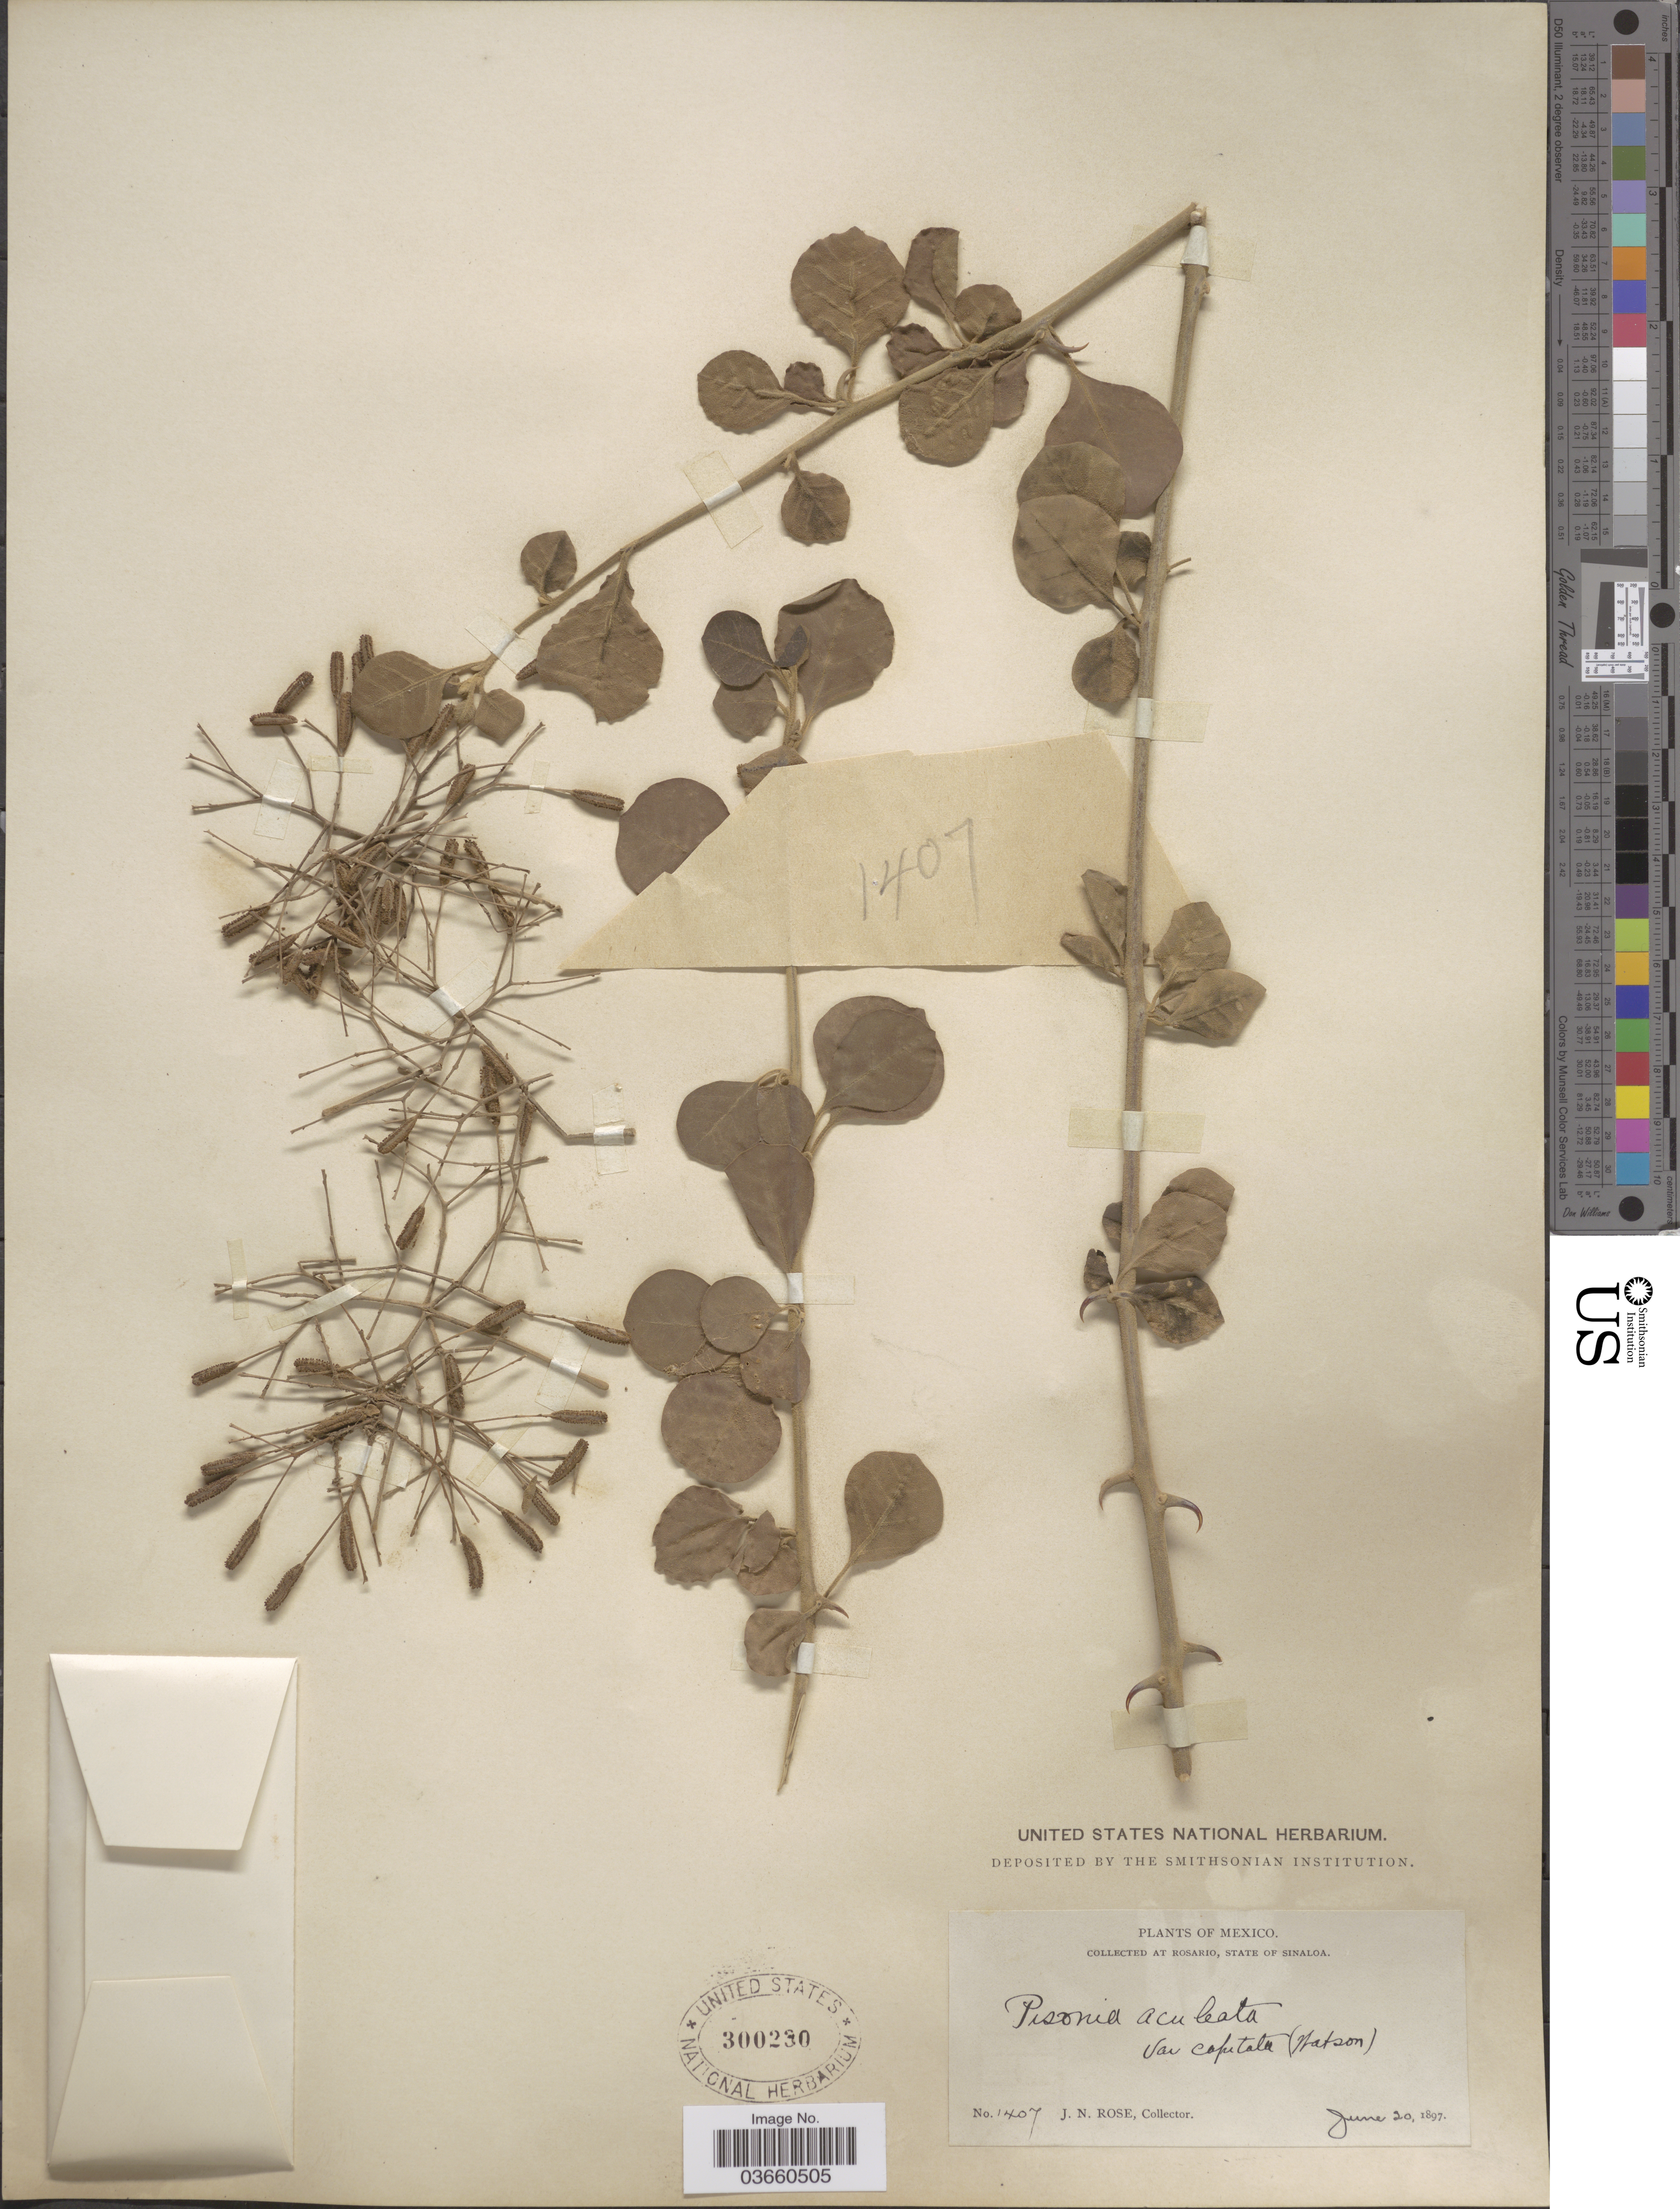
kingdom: Plantae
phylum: Tracheophyta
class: Magnoliopsida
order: Caryophyllales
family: Nyctaginaceae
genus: Pisonia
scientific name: Pisonia capitata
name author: (S. Watson) Standl.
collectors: J. N. Rose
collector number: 1407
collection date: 1897-06-20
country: Mexico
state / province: Sinaloa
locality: Rosario.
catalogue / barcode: US 300230